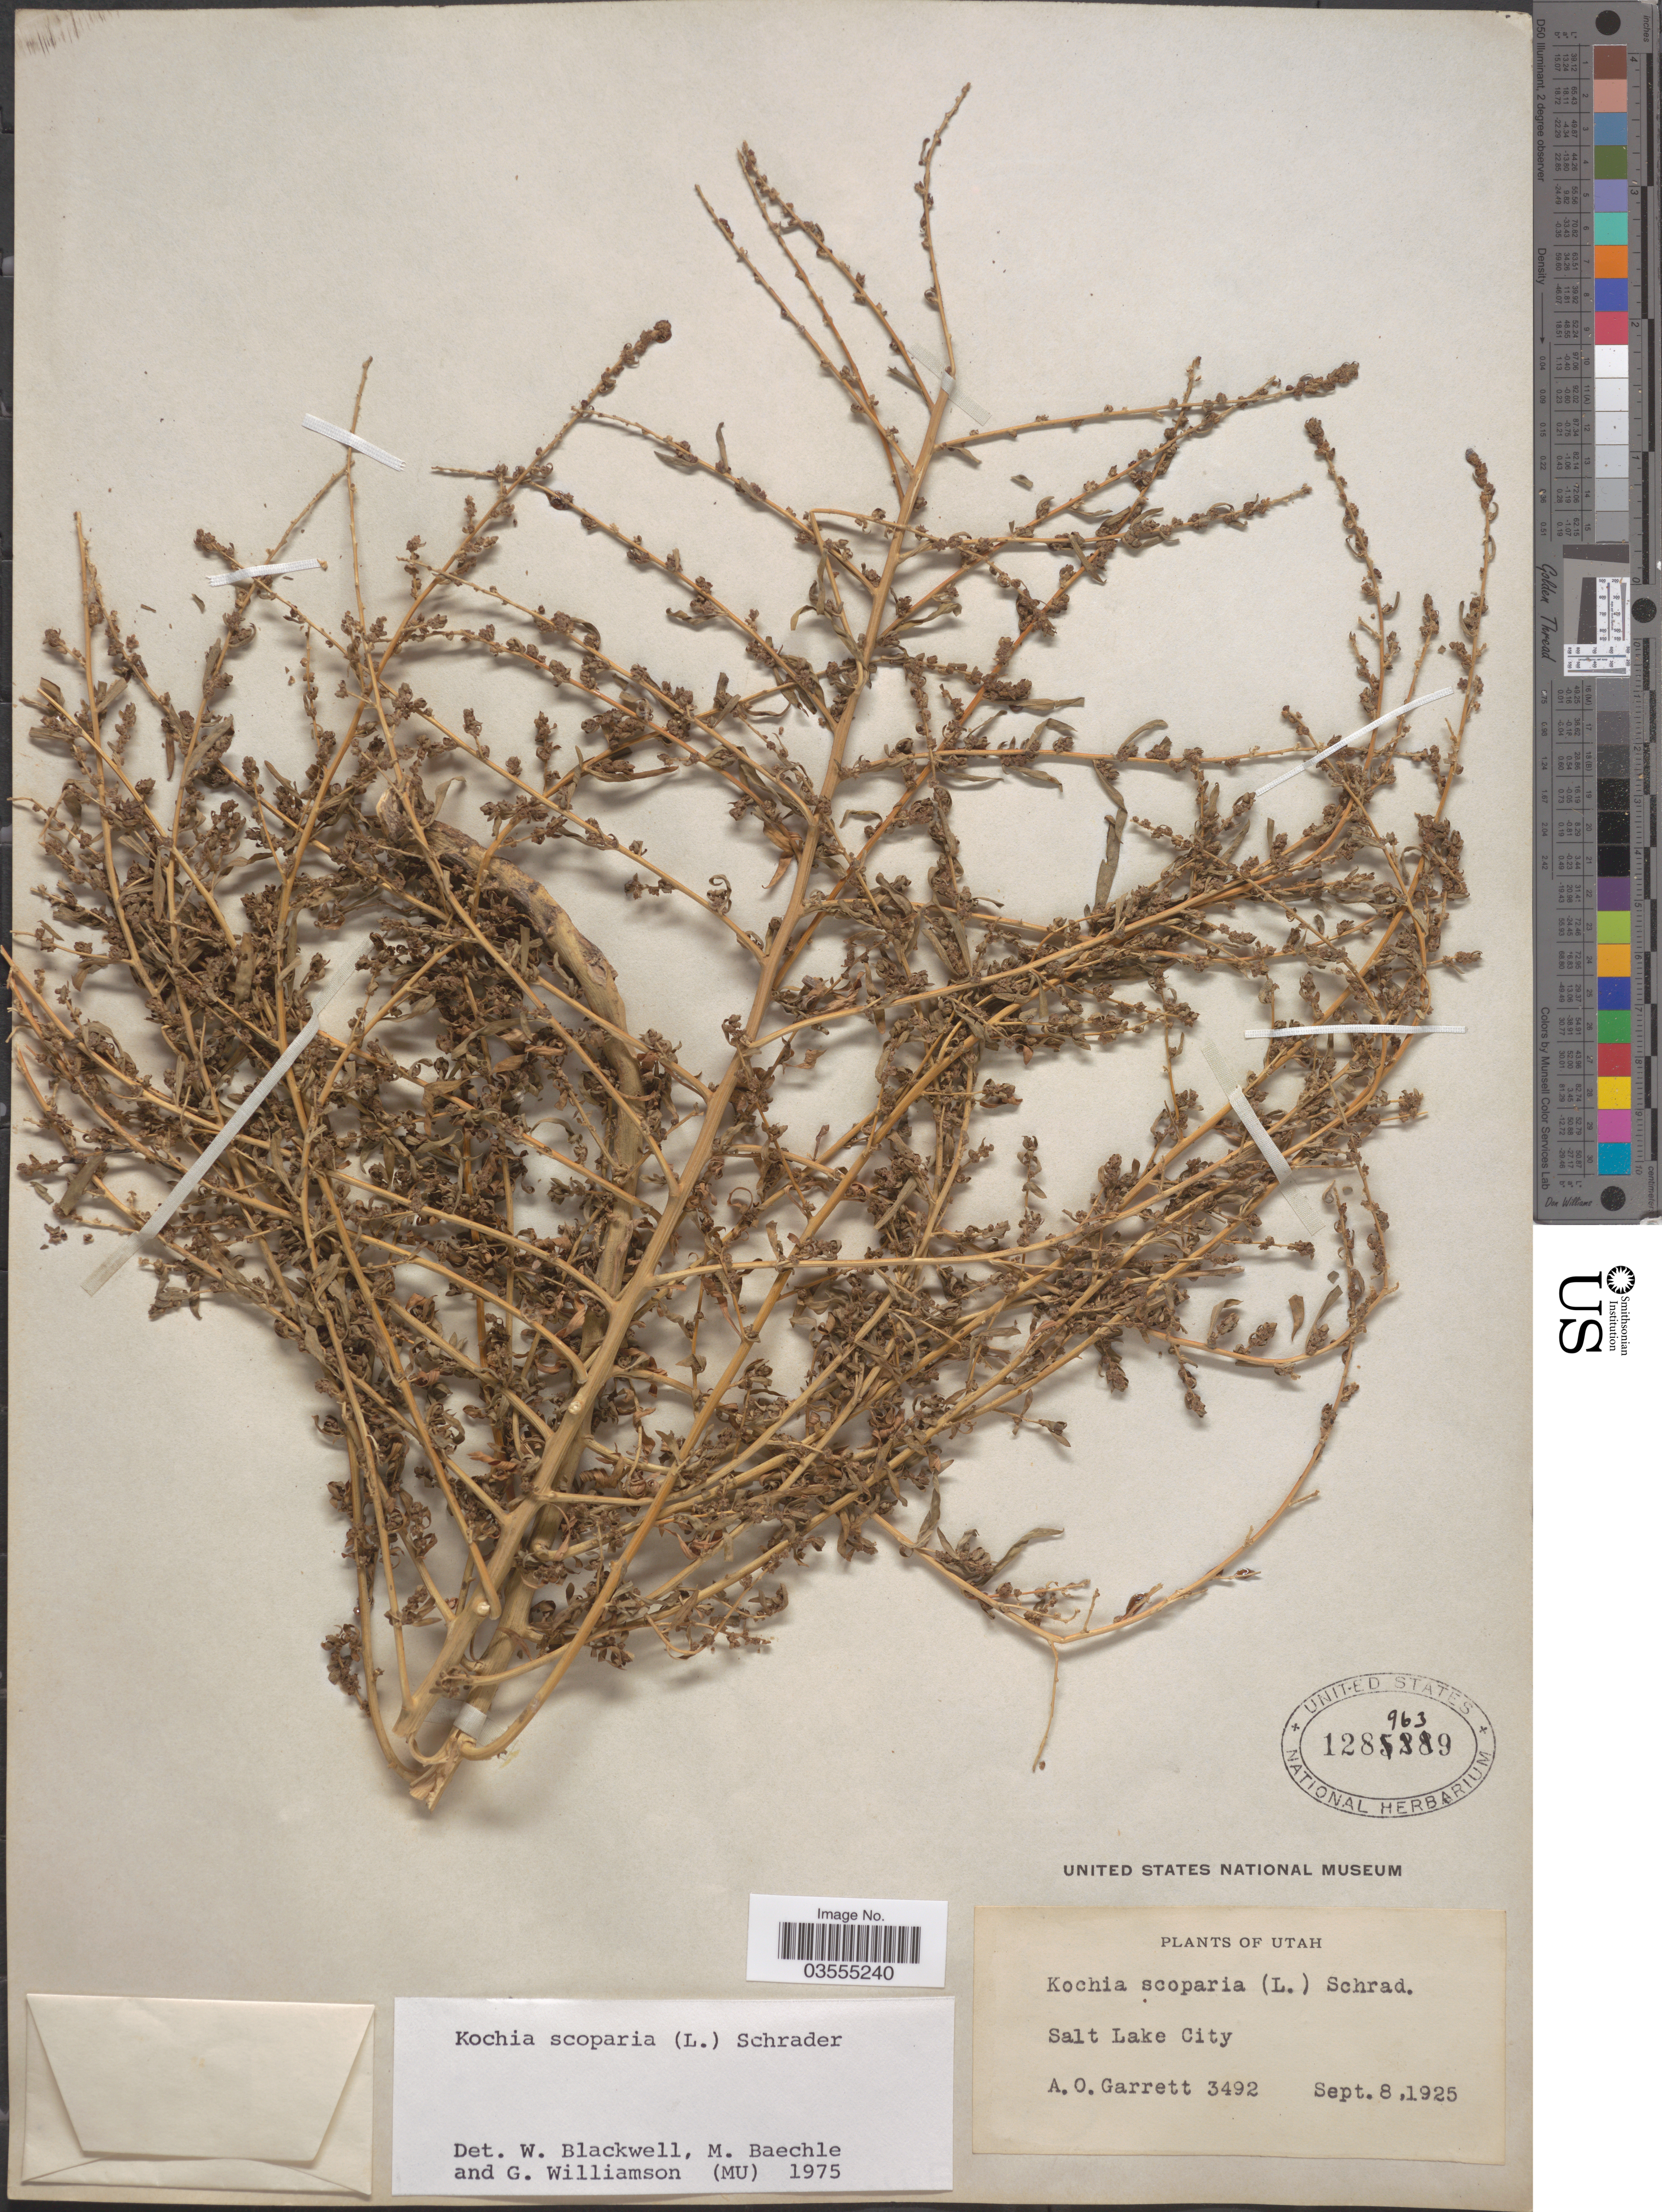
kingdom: Plantae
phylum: Tracheophyta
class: Magnoliopsida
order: Caryophyllales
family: Amaranthaceae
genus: Bassia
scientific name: Bassia scoparia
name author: (L.) Voss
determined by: U.S. National Herbarium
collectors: A. O. Garrett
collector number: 3492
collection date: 1925-09-08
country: United States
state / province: Utah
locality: Salt Lake City.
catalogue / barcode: US 1289639